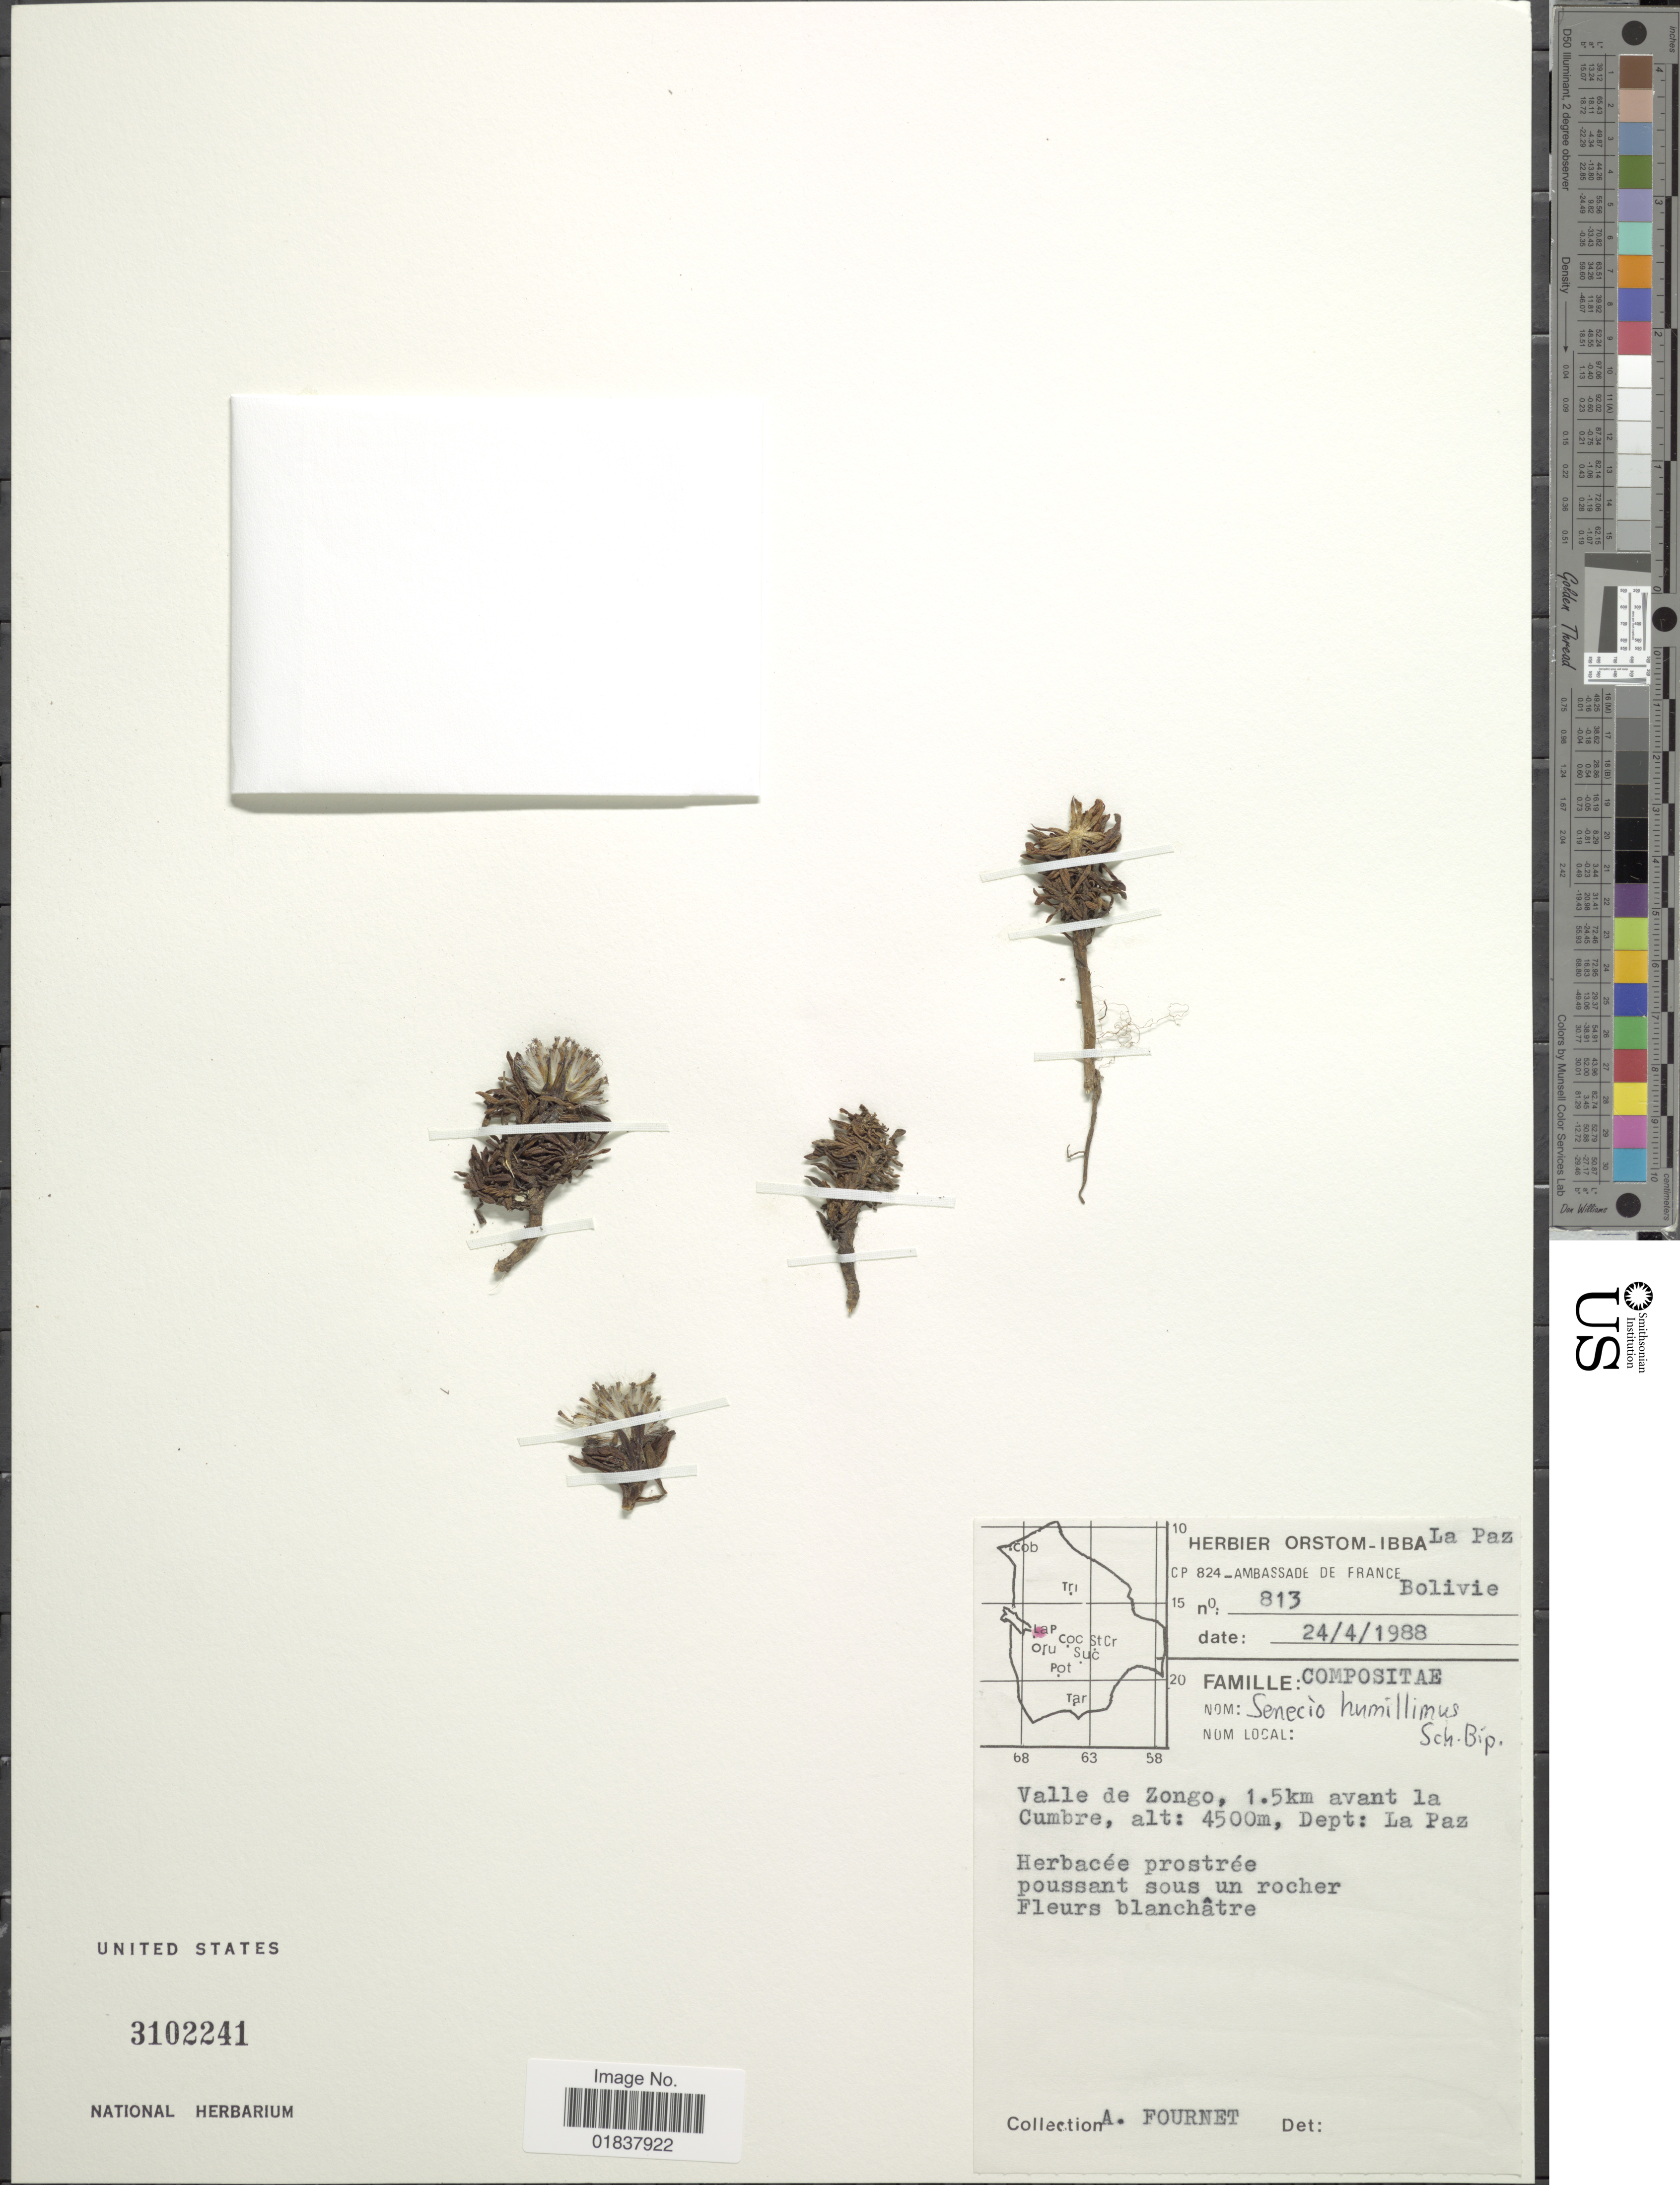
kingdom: Plantae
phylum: Tracheophyta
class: Magnoliopsida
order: Asterales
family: Asteraceae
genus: Senecio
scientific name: Senecio humillimus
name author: Sch. Bip.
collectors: A. Fournet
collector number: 813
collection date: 1988-04-24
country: Bolivia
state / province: La Paz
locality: Valle de Zongo, 1.5 km avant la Cumbre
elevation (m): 4500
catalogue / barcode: US 3102241